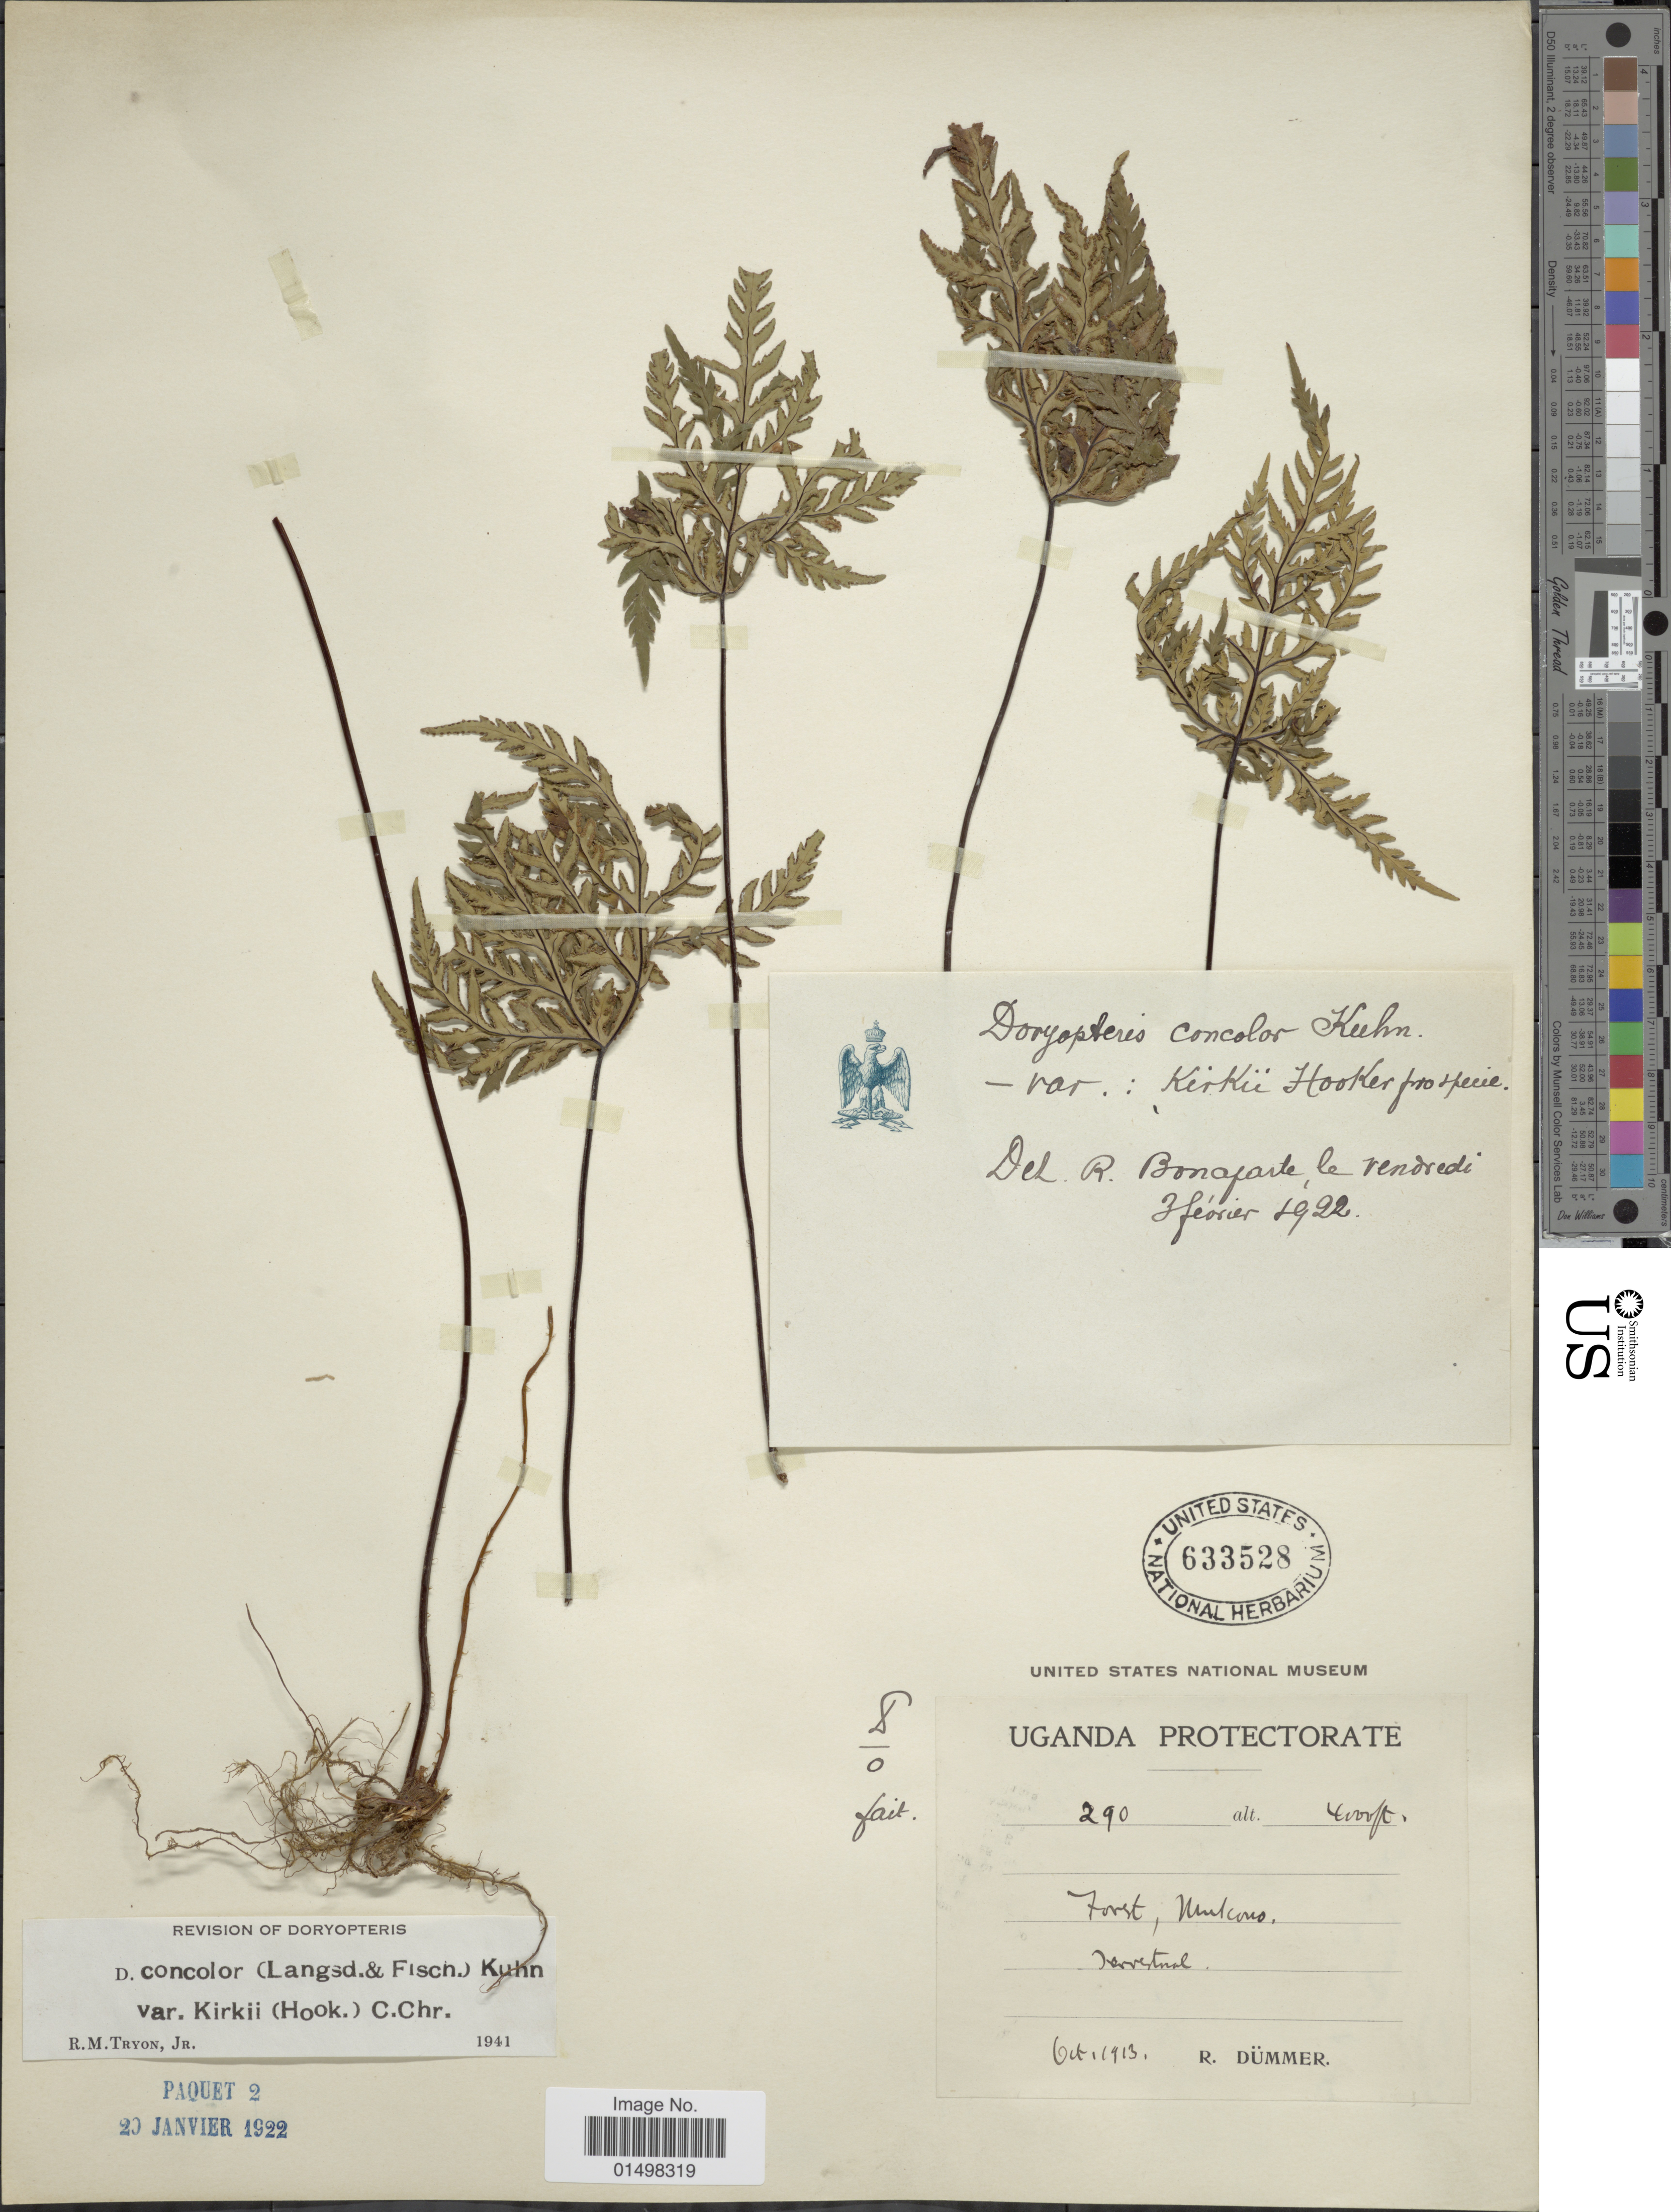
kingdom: Plantae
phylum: Tracheophyta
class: Polypodiopsida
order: Polypodiales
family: Pteridaceae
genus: Doryopteris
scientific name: Doryopteris concolor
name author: (Langsd. & Fisch.) Kuhn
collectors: R. A. Dümmer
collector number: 290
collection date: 1913-10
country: Uganda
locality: Mukono.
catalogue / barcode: US 633528